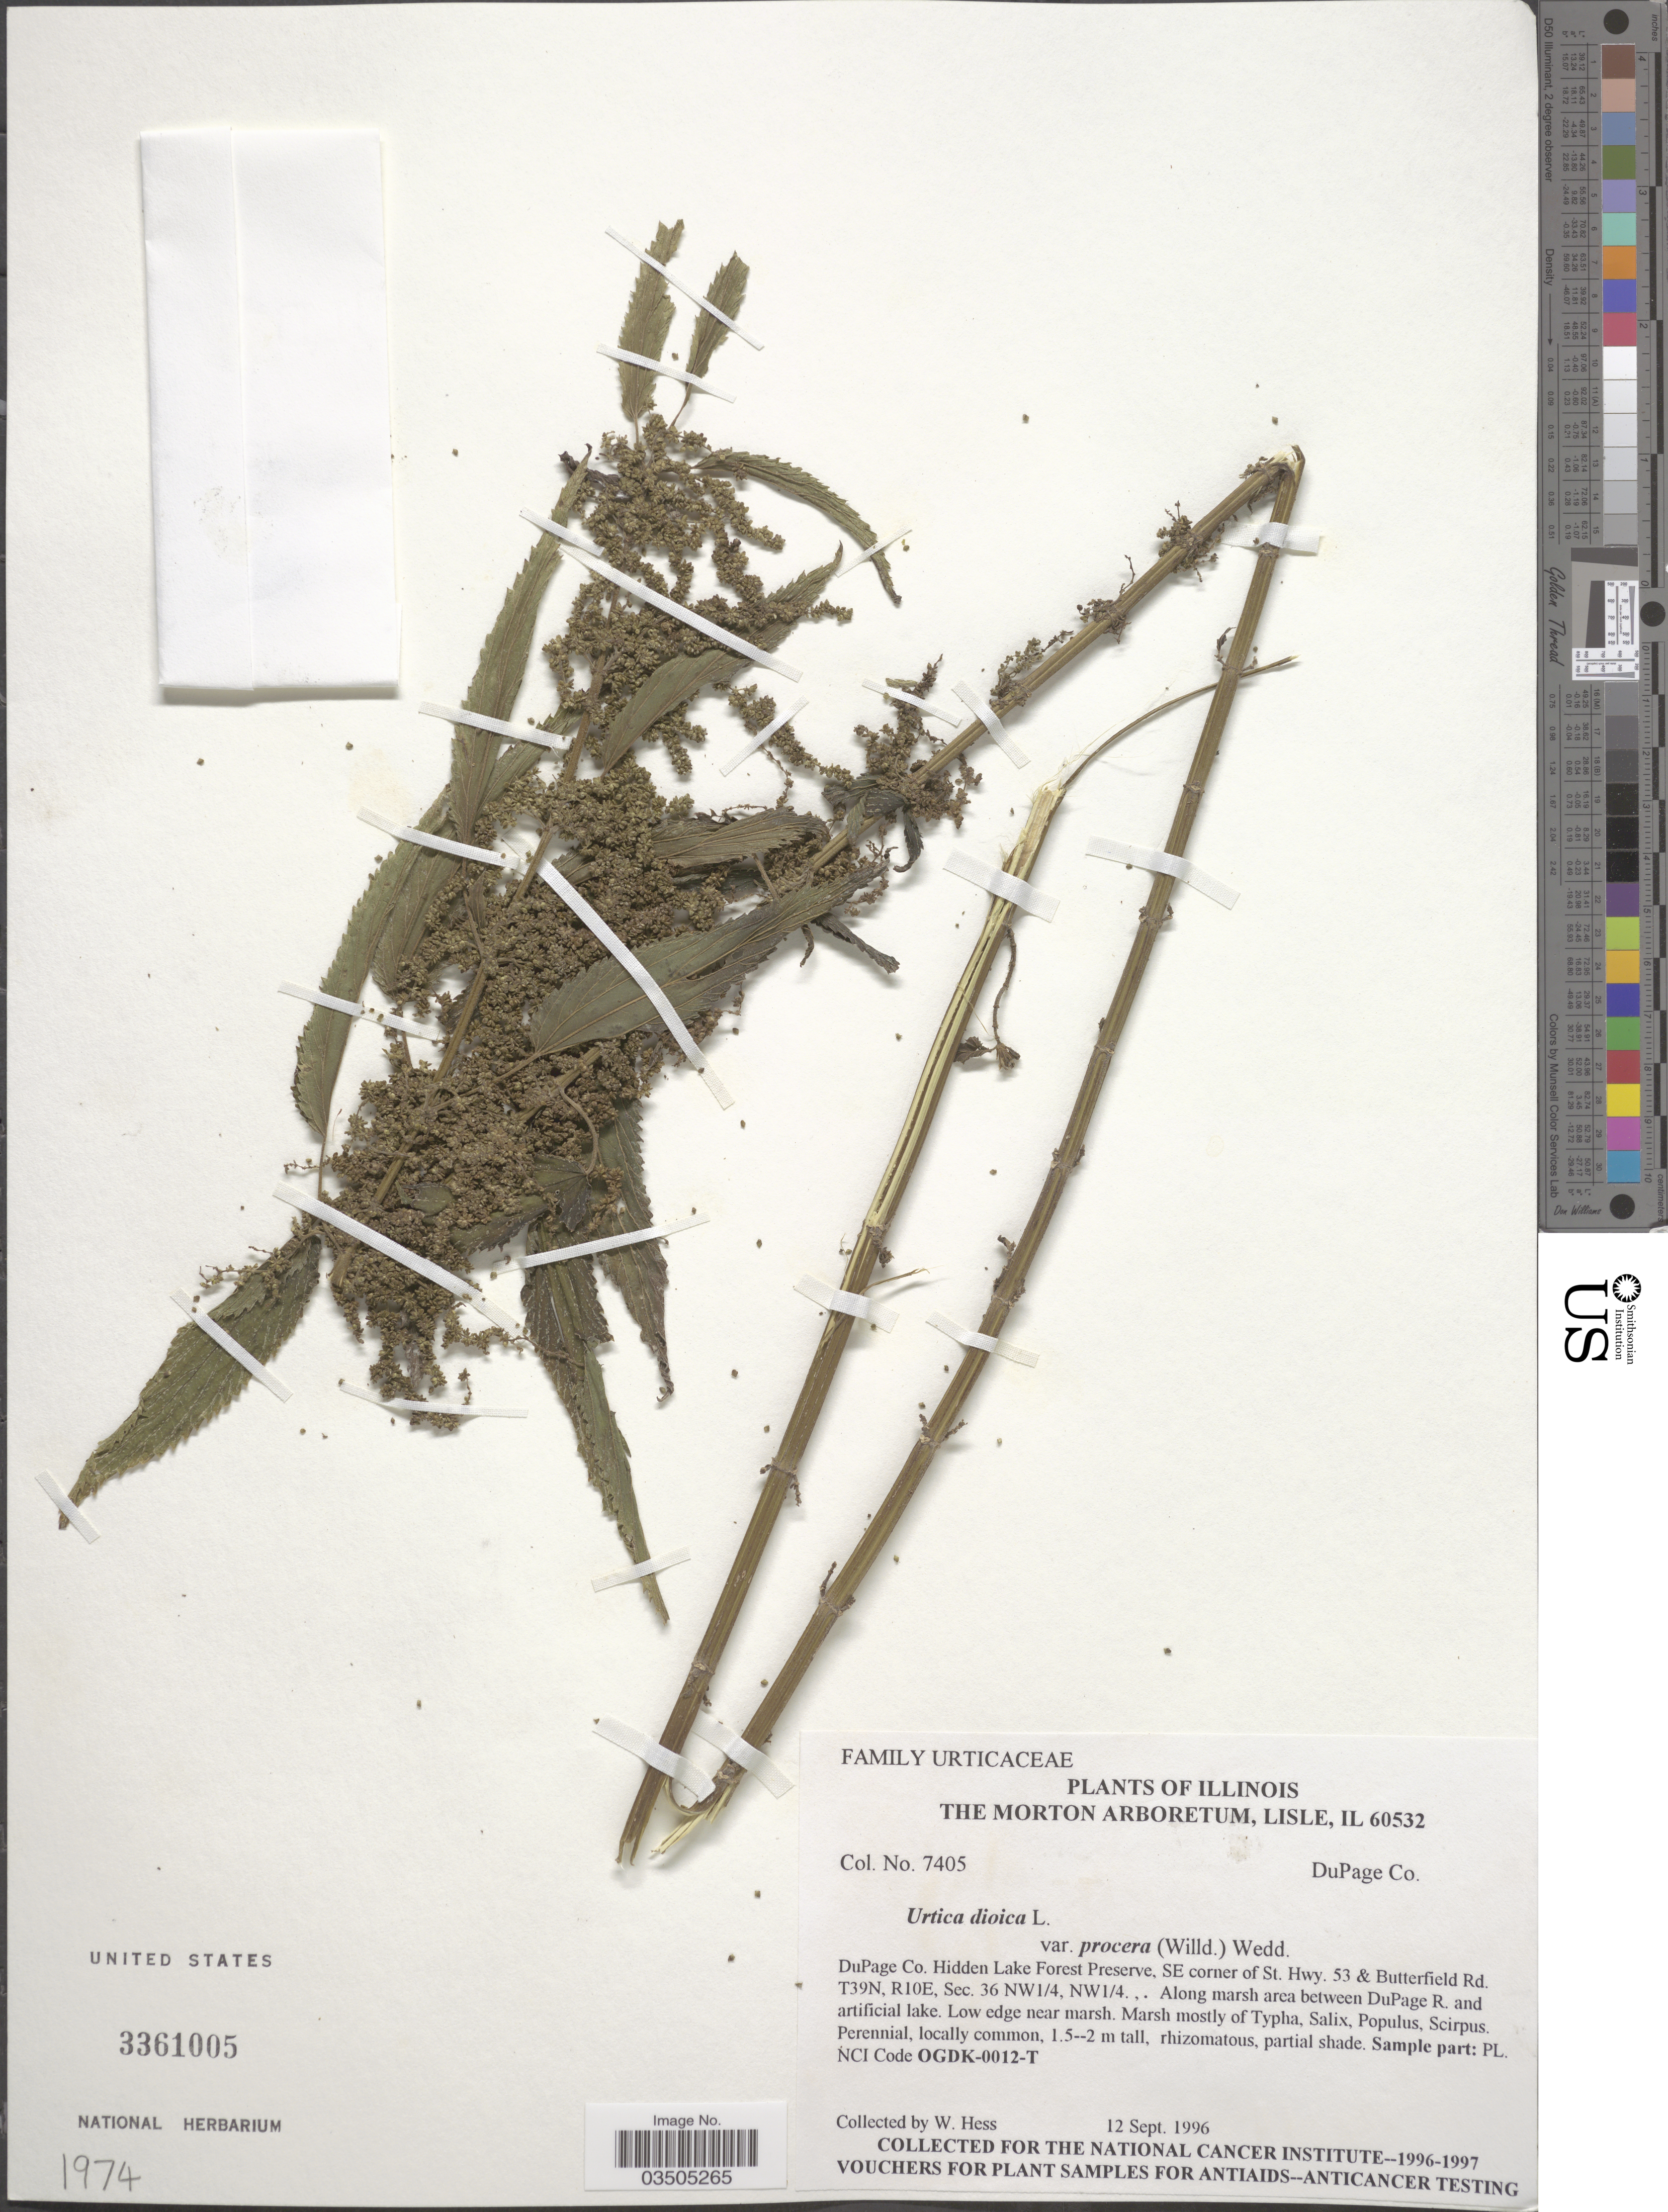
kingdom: Plantae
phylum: Tracheophyta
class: Magnoliopsida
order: Rosales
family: Urticaceae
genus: Urtica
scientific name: Urtica dioica subsp. gracilis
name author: L.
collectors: W. Hess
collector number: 7405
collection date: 1996-09-12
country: United States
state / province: Illinois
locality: The Morton Arboretum, Lisle, Il 60532 ? DuPage Co. Hidden Lake Forest Preserve, SE corner of St. Hwy. 53 & Butterfield Rd. T39N, R10E, Sec. 36 NW¼, NW¼. Along marsh area between DuPage R. and artificial lake.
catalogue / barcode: US 3361005